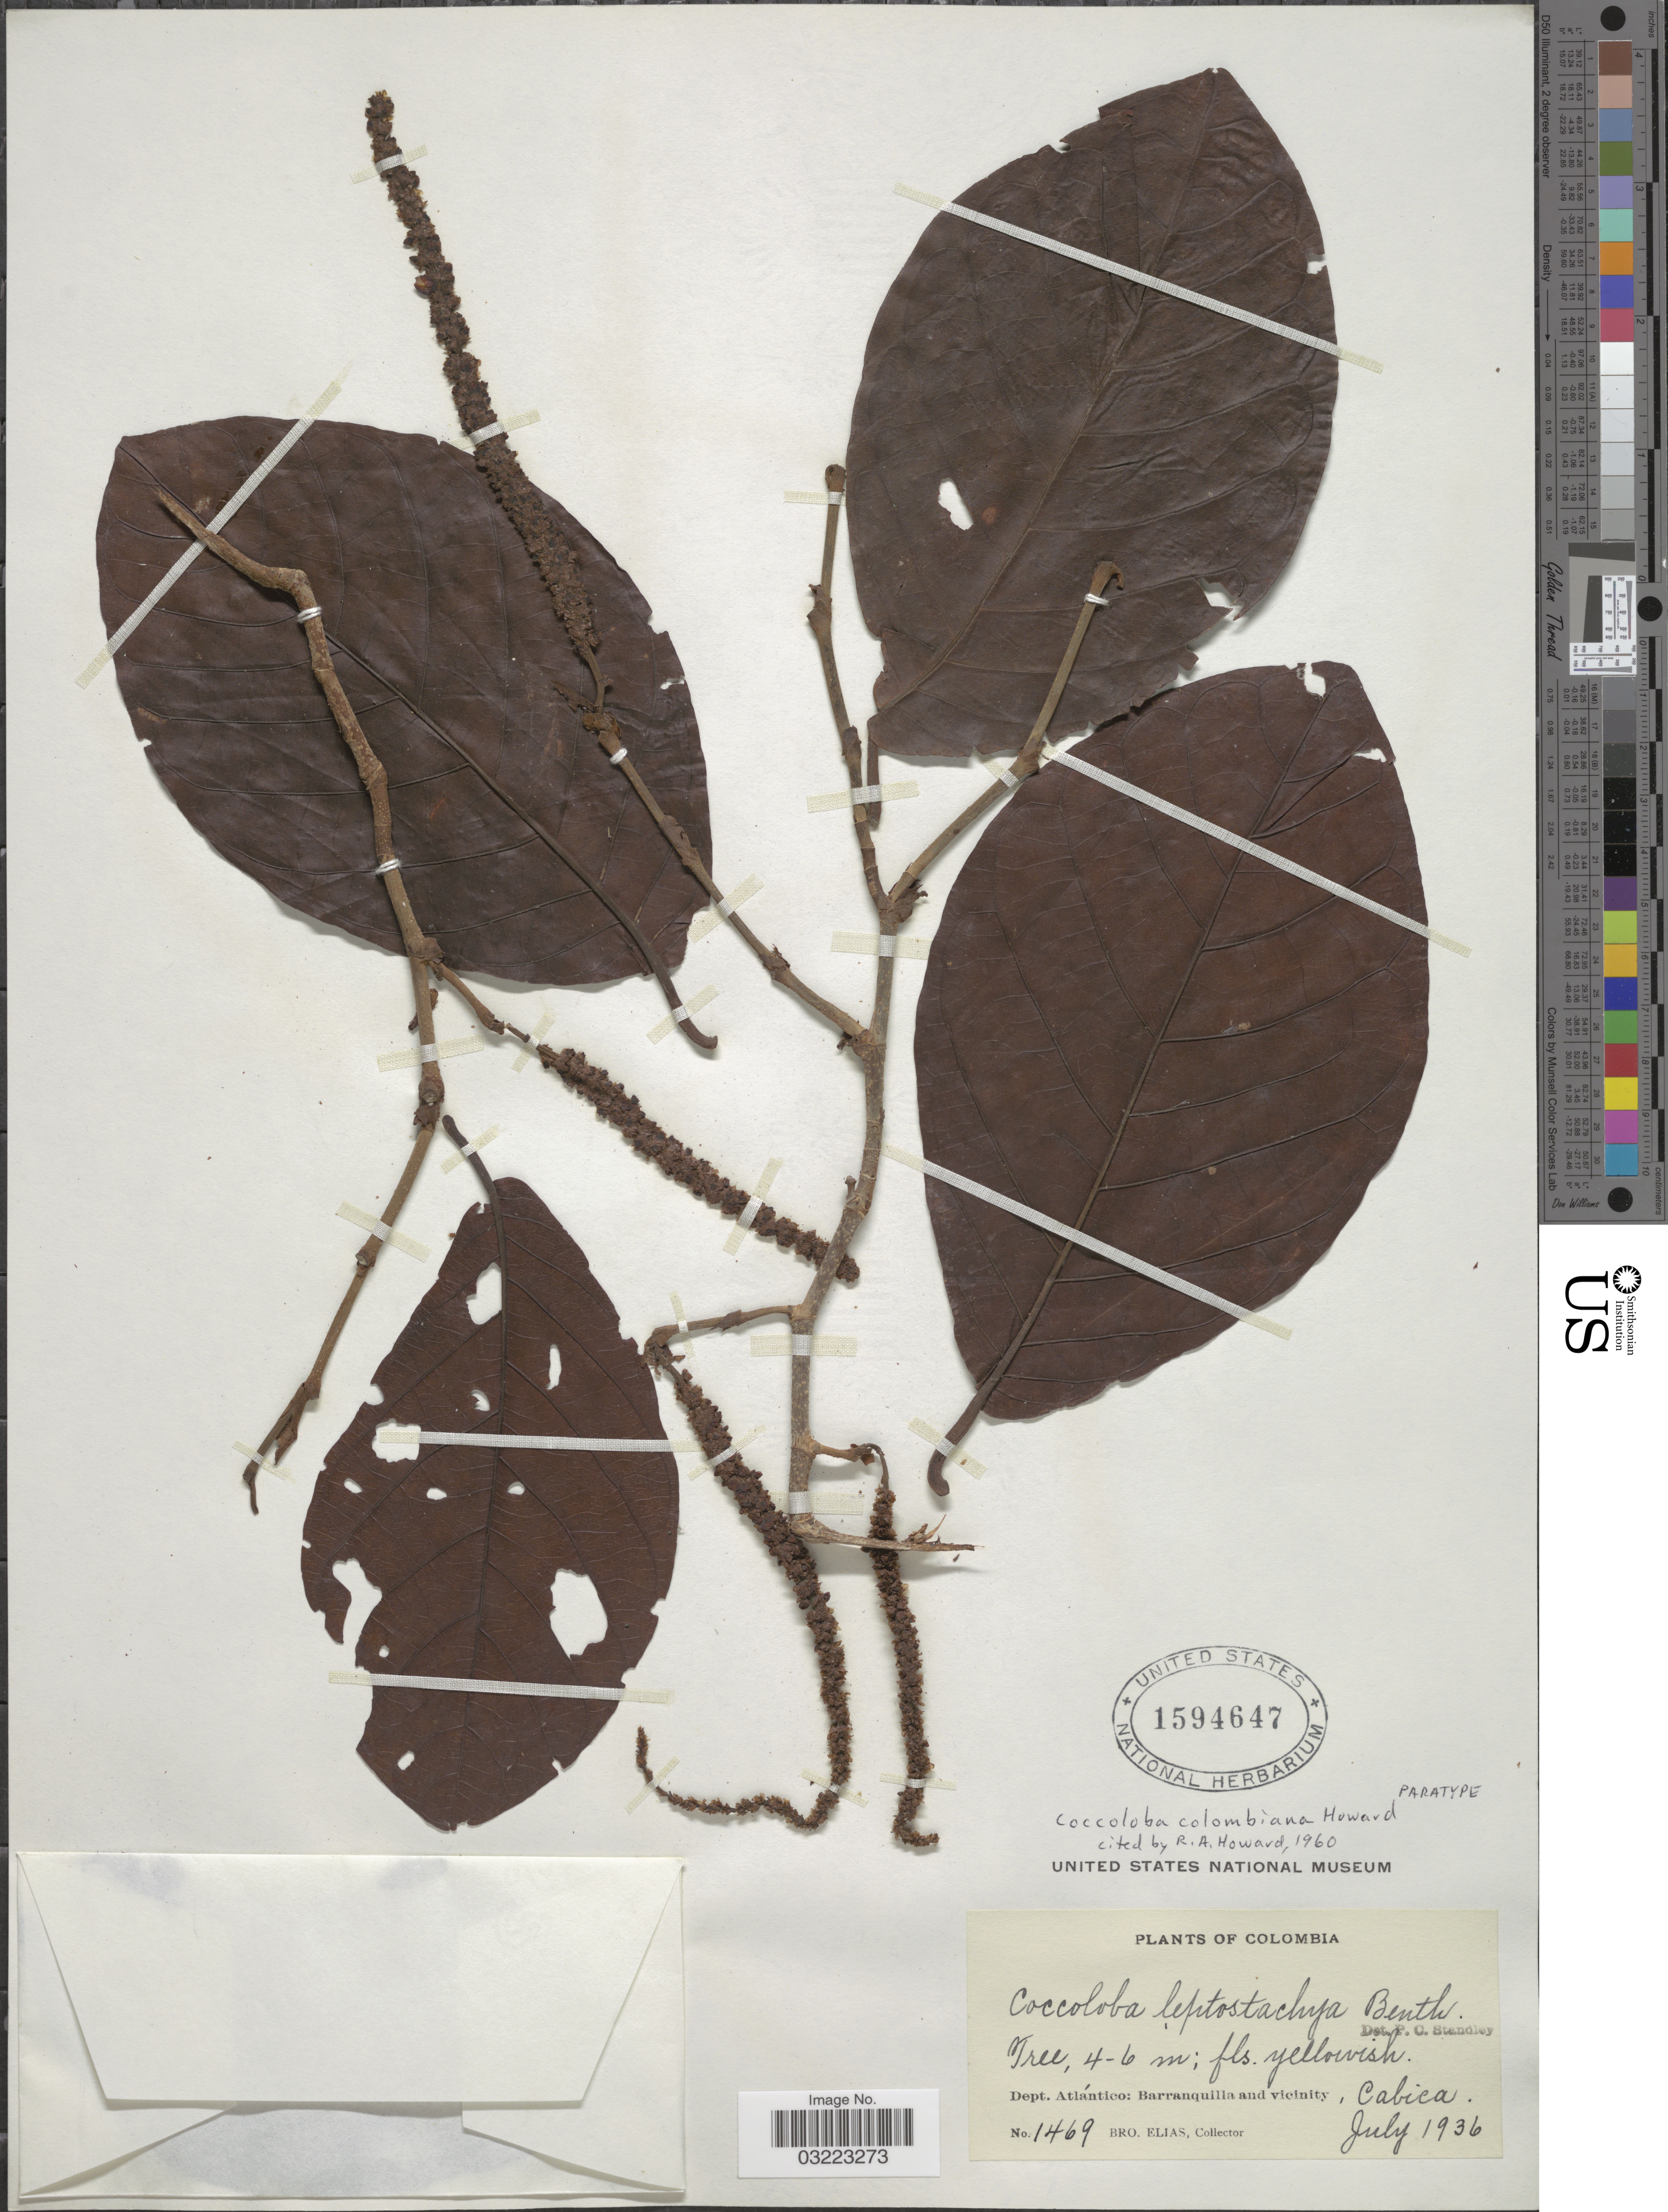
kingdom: Plantae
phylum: Tracheophyta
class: Magnoliopsida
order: Caryophyllales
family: Polygonaceae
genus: Coccoloba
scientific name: Coccoloba colombiana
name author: R.A. Howard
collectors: Bro. Elias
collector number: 1469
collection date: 1936-07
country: Colombia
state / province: Atlántico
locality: Dept. Atlántico: Barranquilla and vicinity, Cabica.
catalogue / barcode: US 1594647